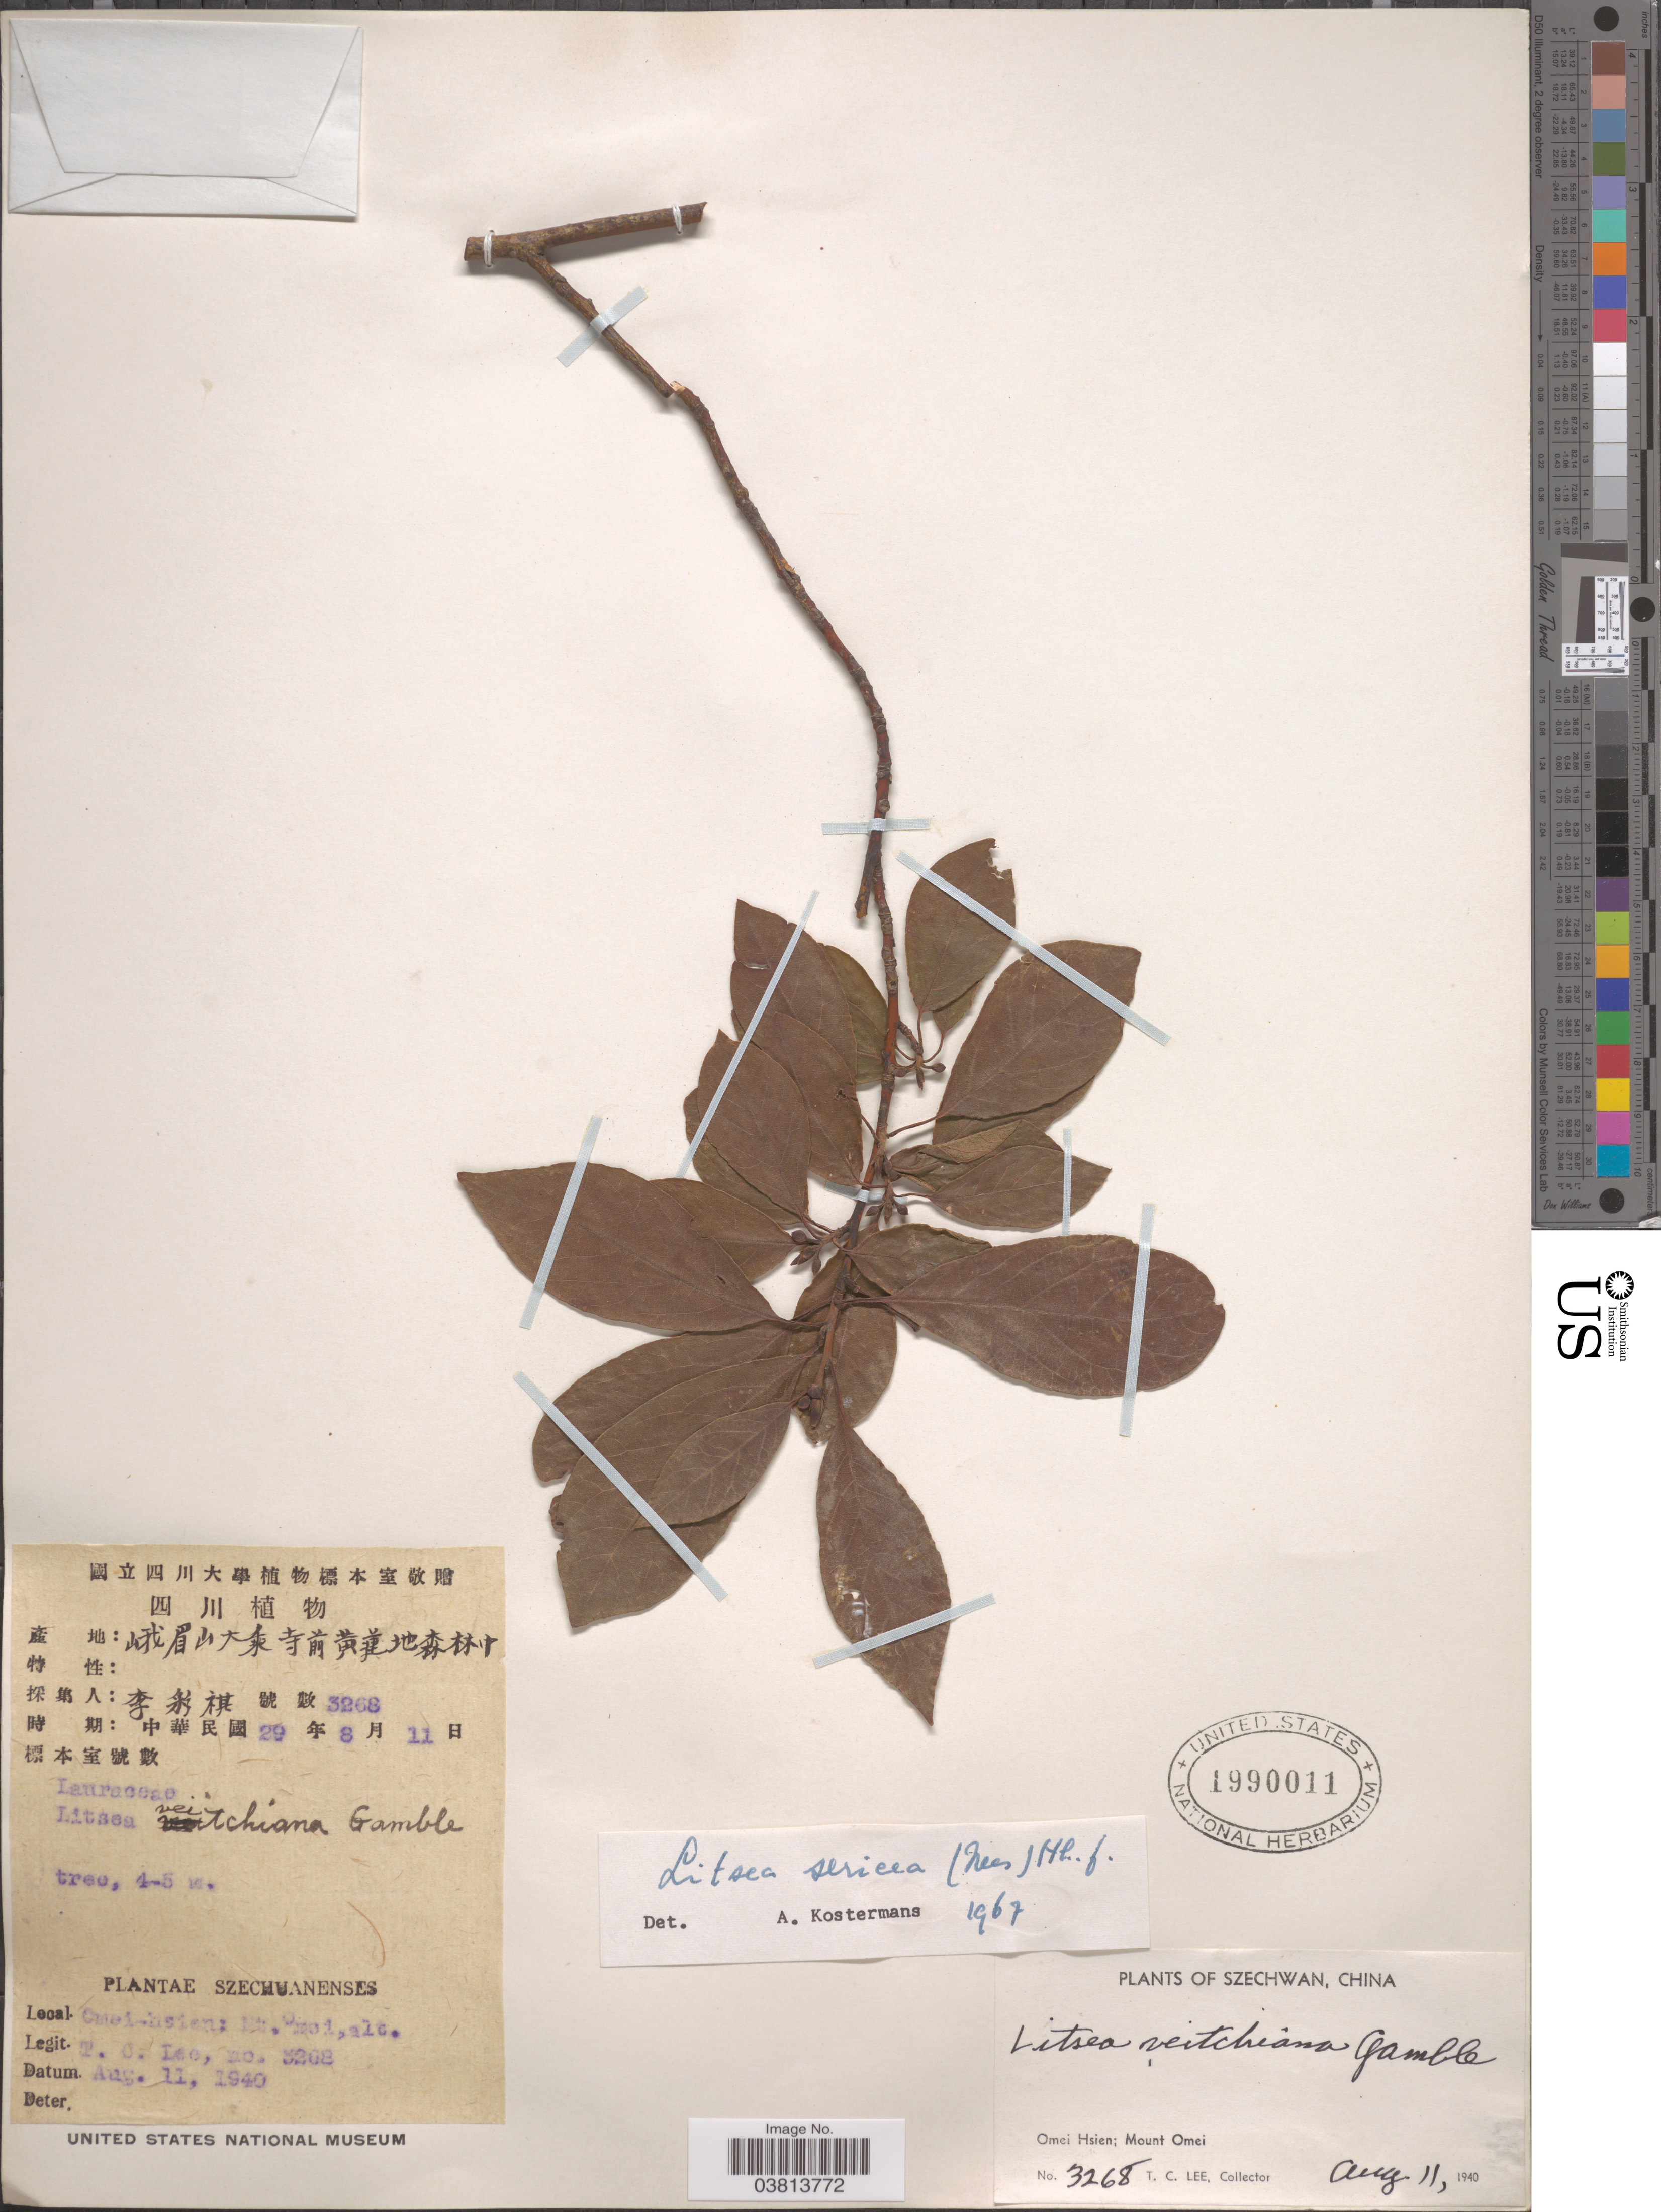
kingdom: Plantae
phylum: Tracheophyta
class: Magnoliopsida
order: Laurales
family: Lauraceae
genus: Litsea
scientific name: Litsea sericea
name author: (Wall. ex Nees) Hook. f.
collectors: T. Lee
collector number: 3268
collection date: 1940-08-11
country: China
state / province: Sichuan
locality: Szechwan. Omei Hsien: Mount Omei.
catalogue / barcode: US 1990011